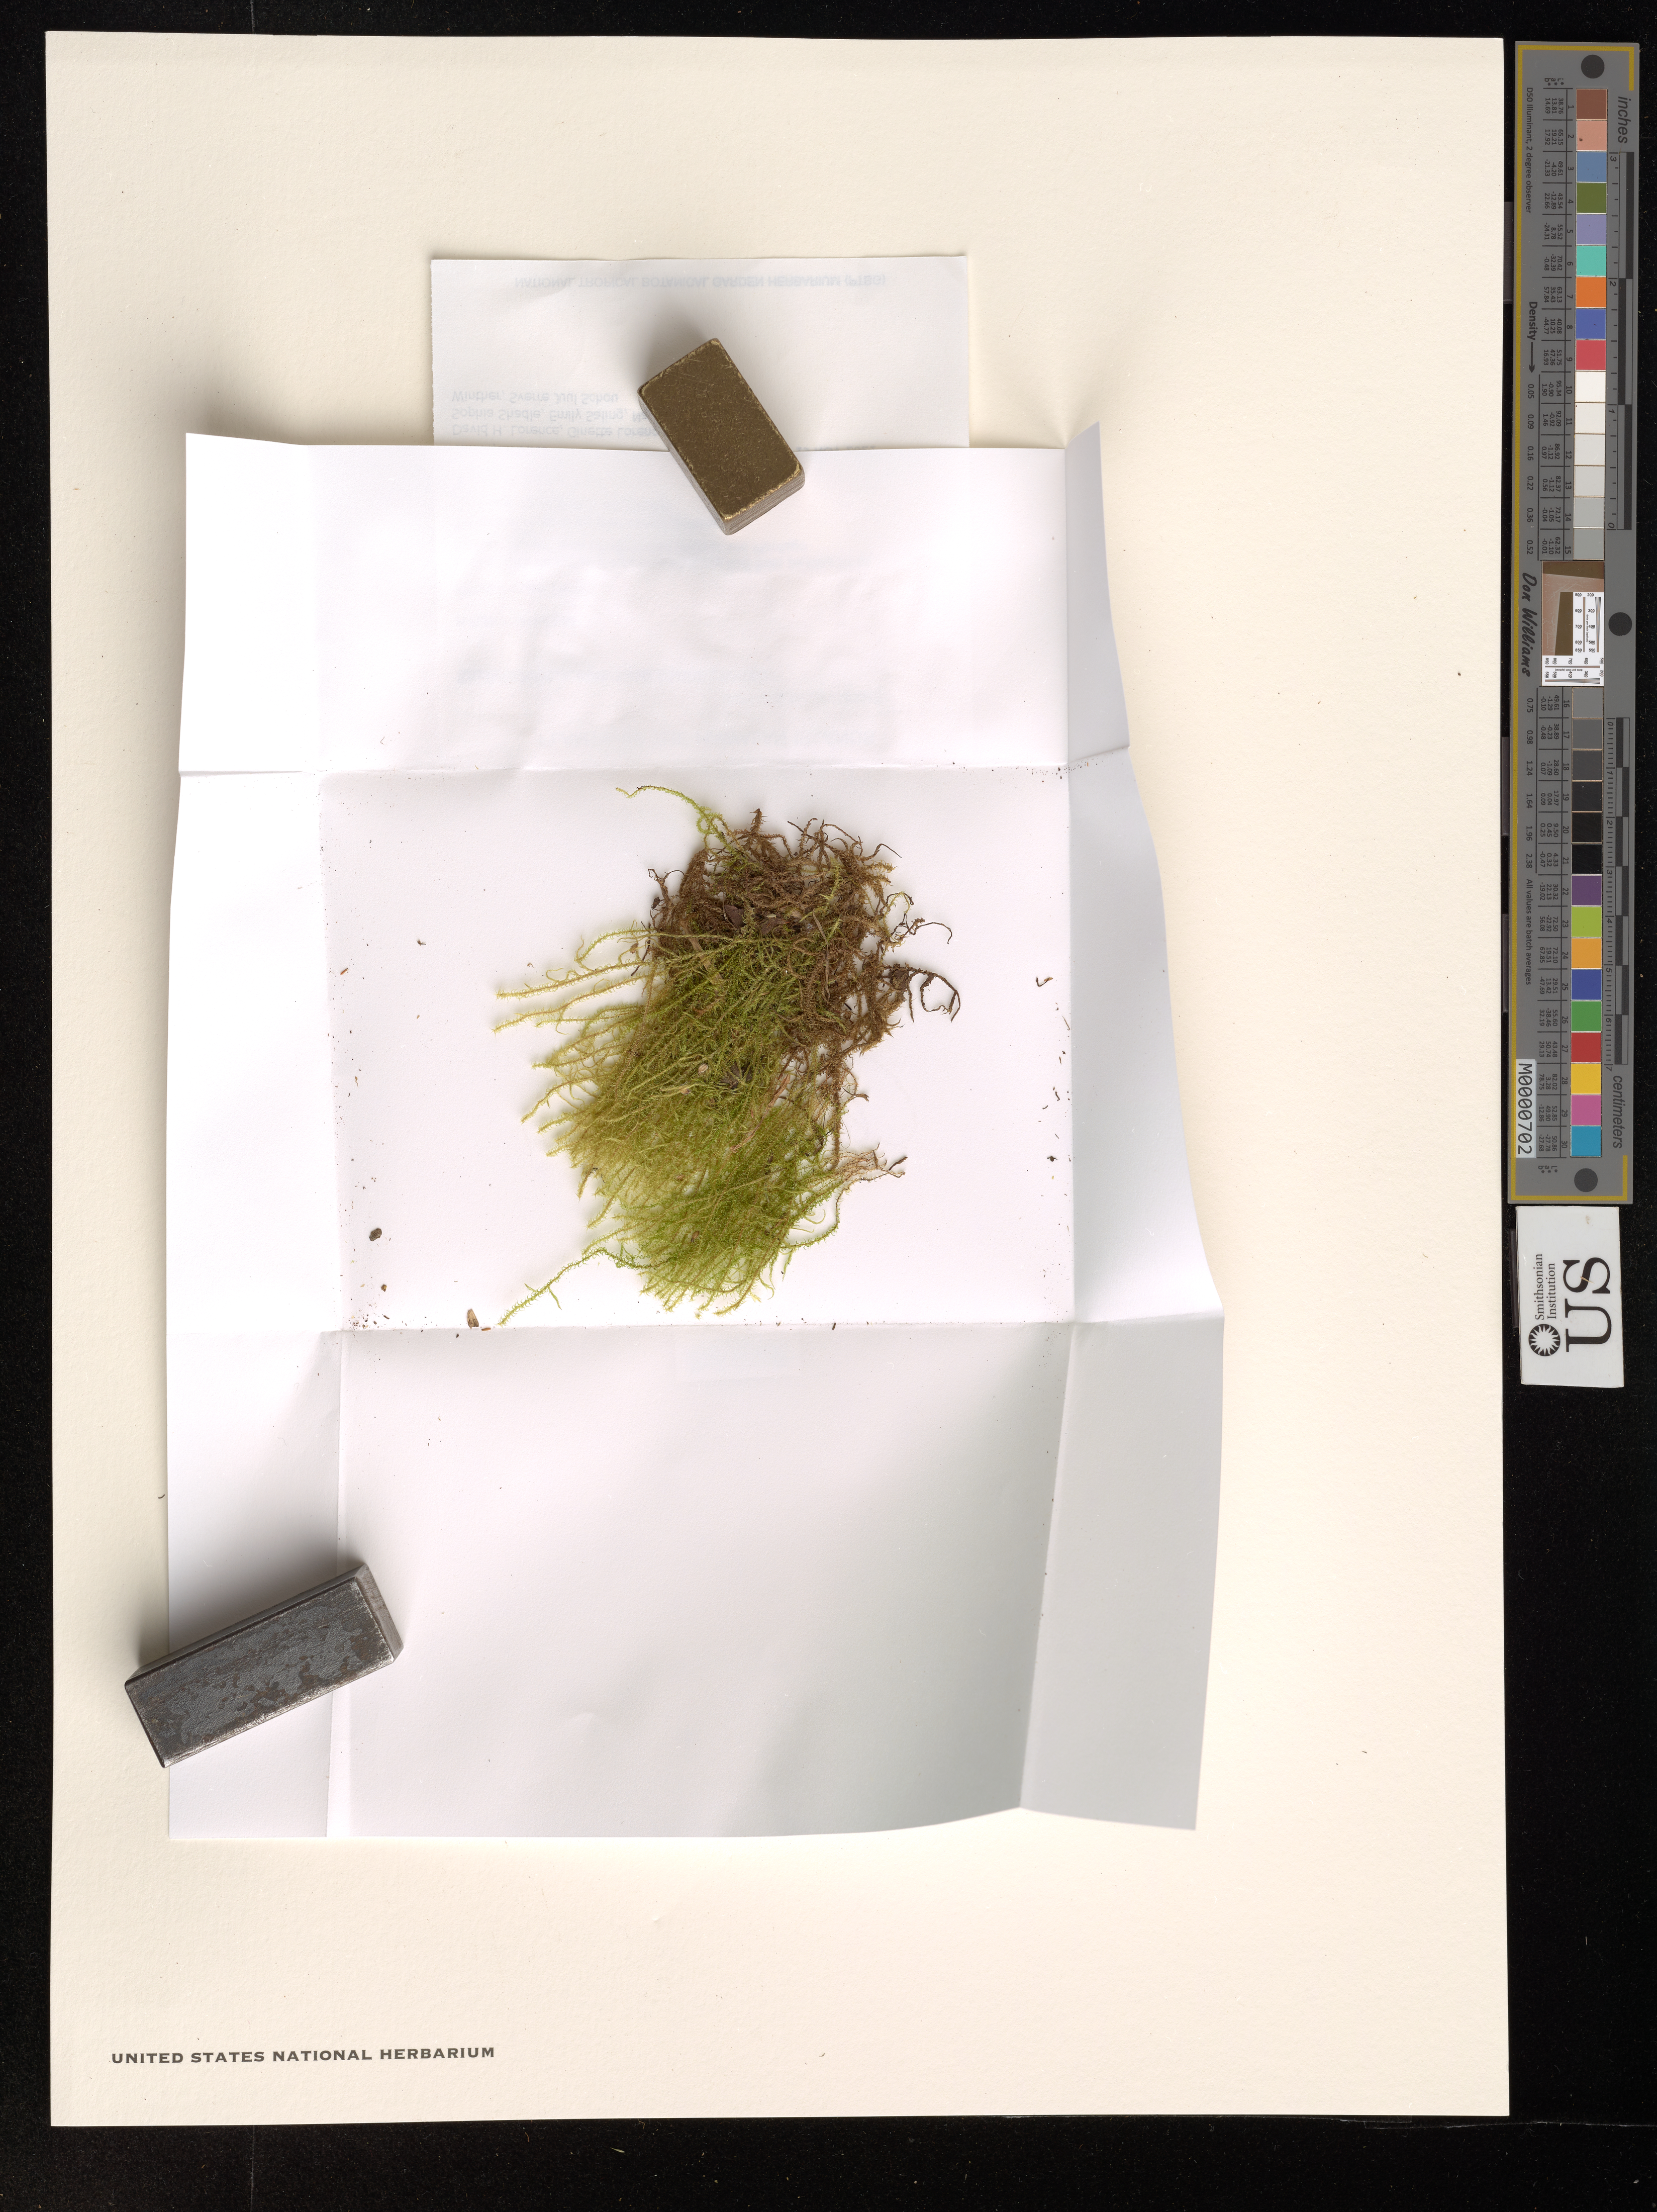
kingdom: Plantae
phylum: Bryophyta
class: Bryopsida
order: Hypnales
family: Hylocomiaceae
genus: Rhytidiadelphus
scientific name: Rhytidiadelphus squarrosus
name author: (Hedw.) Warnst.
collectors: T. Flynn, D. Lorence, G. Lorence, D. Wolkis & et al.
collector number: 9265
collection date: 2021-11-19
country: United States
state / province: Hawaii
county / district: Kauai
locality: The Hawaiian Islands. Kauai Hanalei District. Kokee State Park, Puu O Kila lookout along trail from parking lot to lookout. "Lawn" area of introduced grasses and Plantago.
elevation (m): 1265